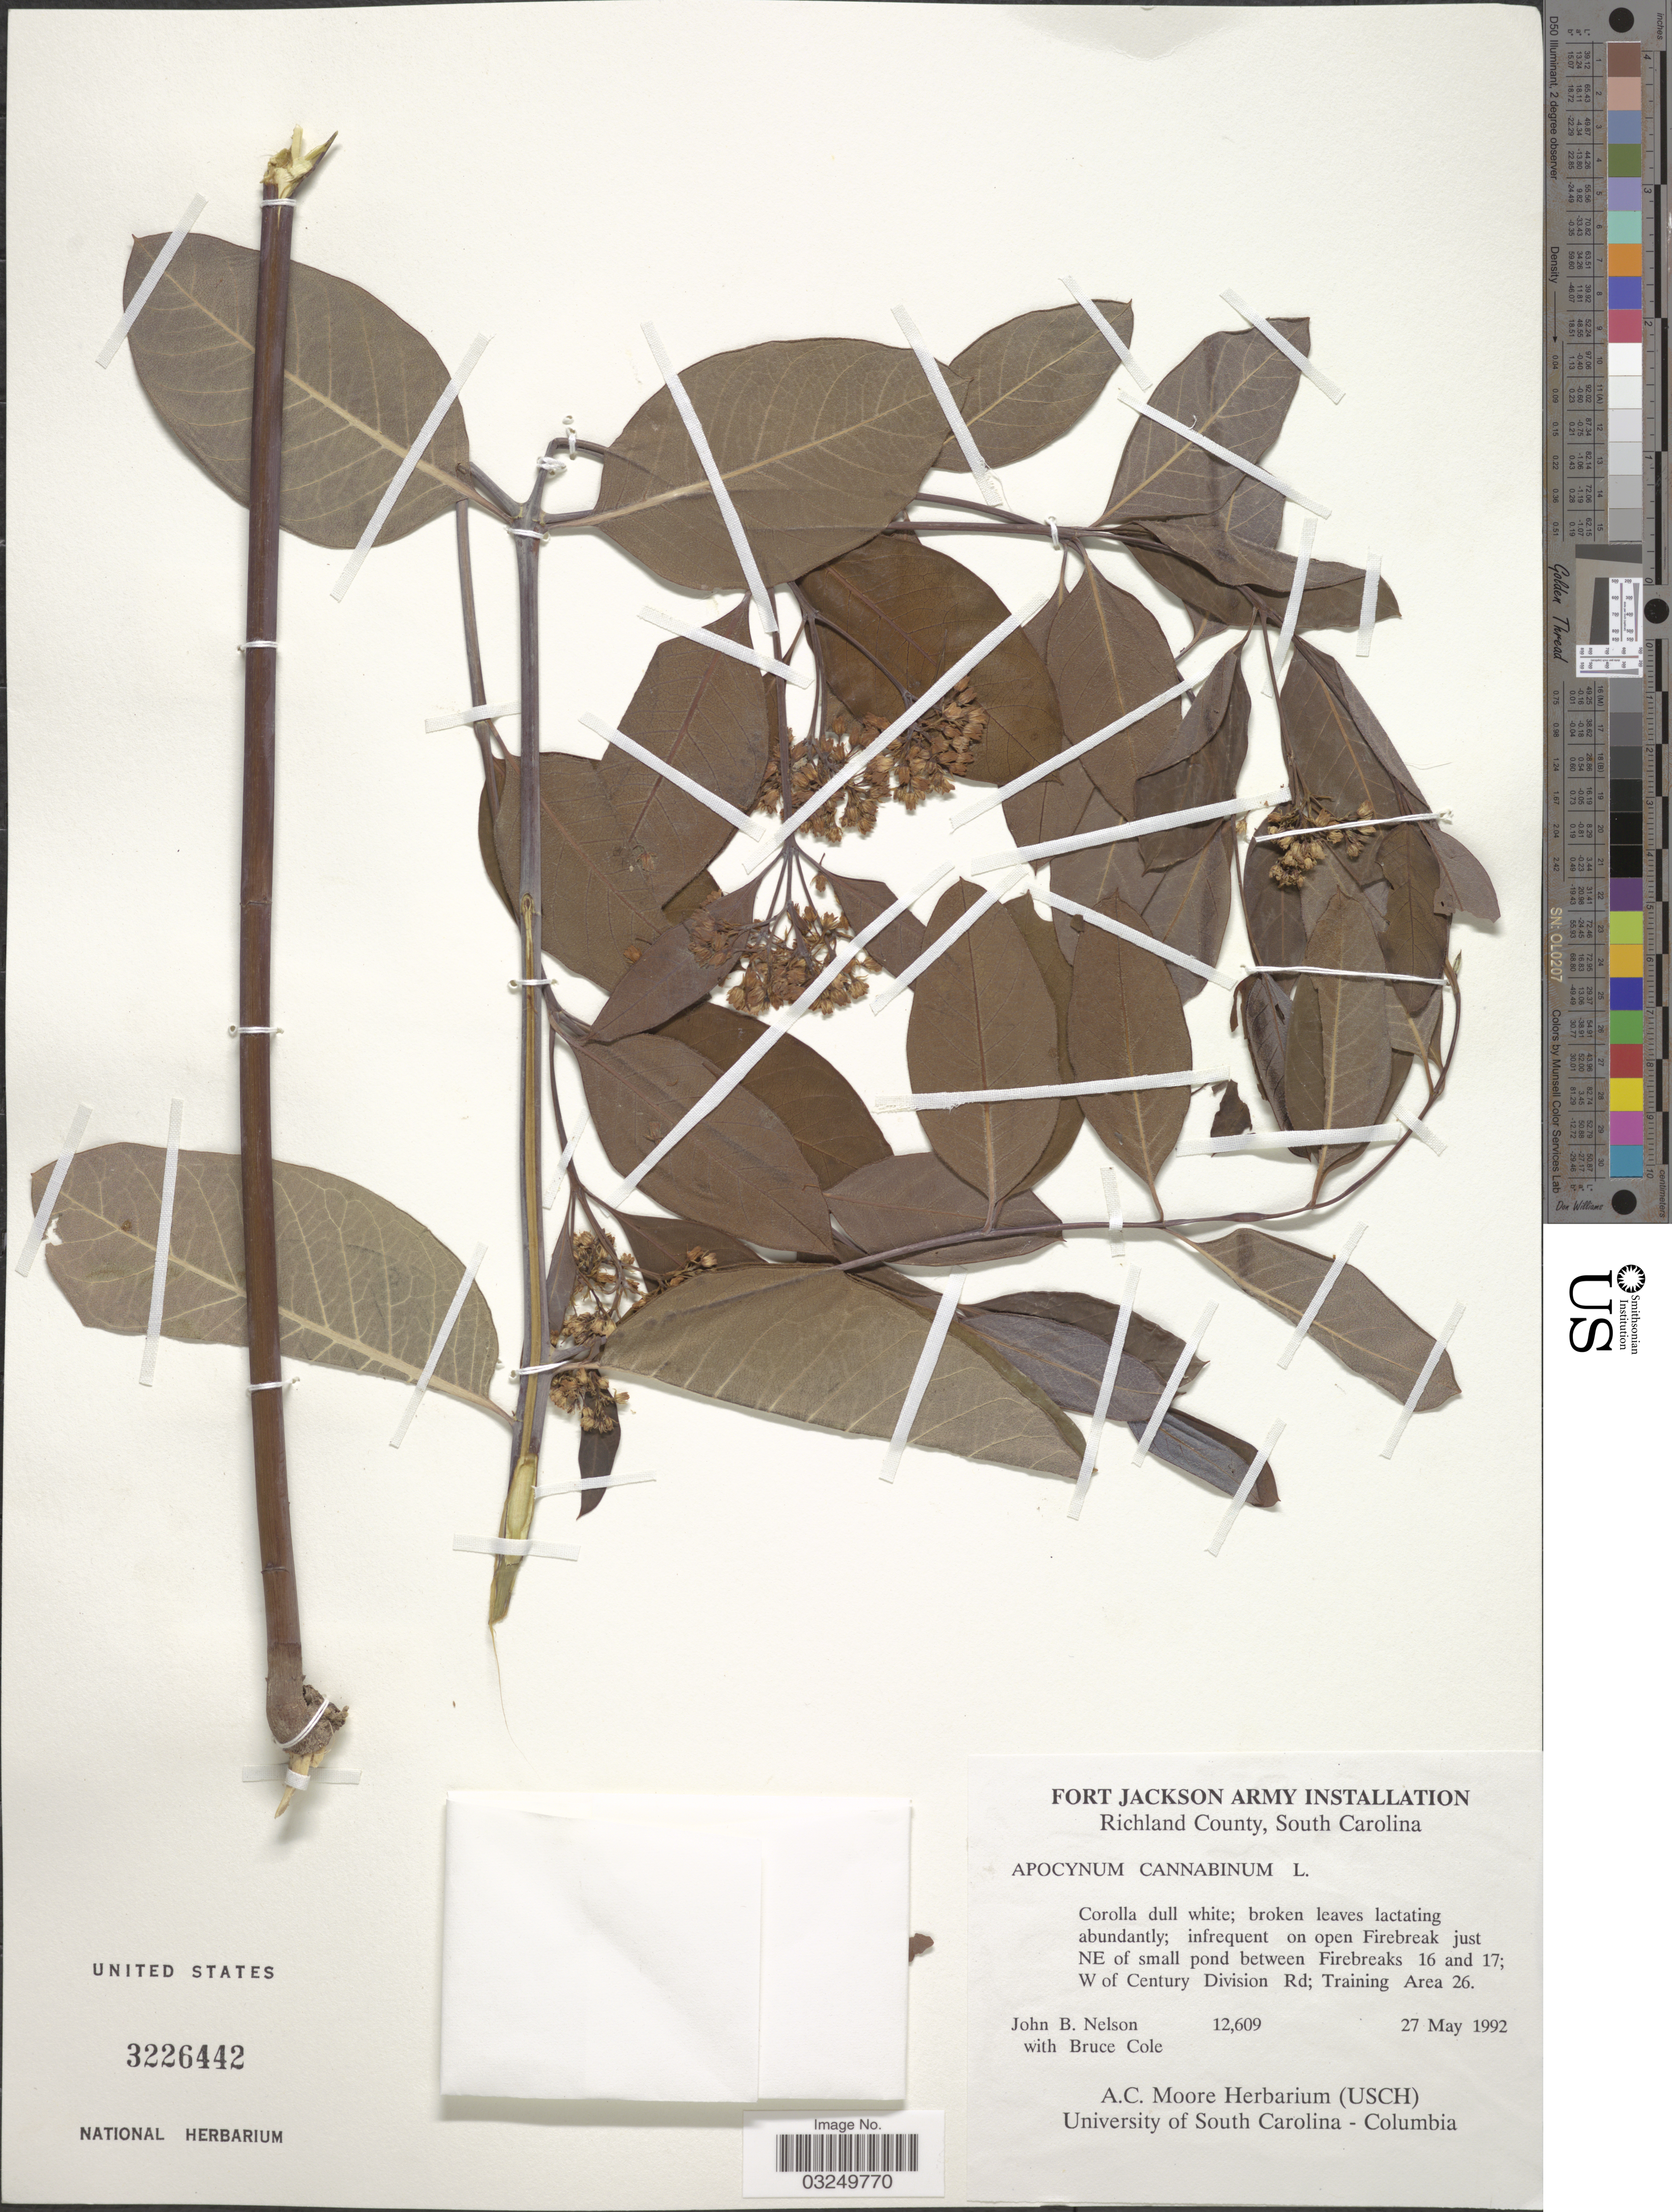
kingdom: Plantae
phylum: Tracheophyta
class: Magnoliopsida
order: Gentianales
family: Apocynaceae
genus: Apocynum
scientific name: Apocynum cannabinum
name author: L.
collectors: J. B. Nelson & B. Cole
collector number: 12609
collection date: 1992-05-27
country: United States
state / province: South Carolina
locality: Richland County. On open Firebreak just NE of small pond between Firebreaks 16 and 17; W of Century Division Rd; Training Area 26.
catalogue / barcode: US 3226442